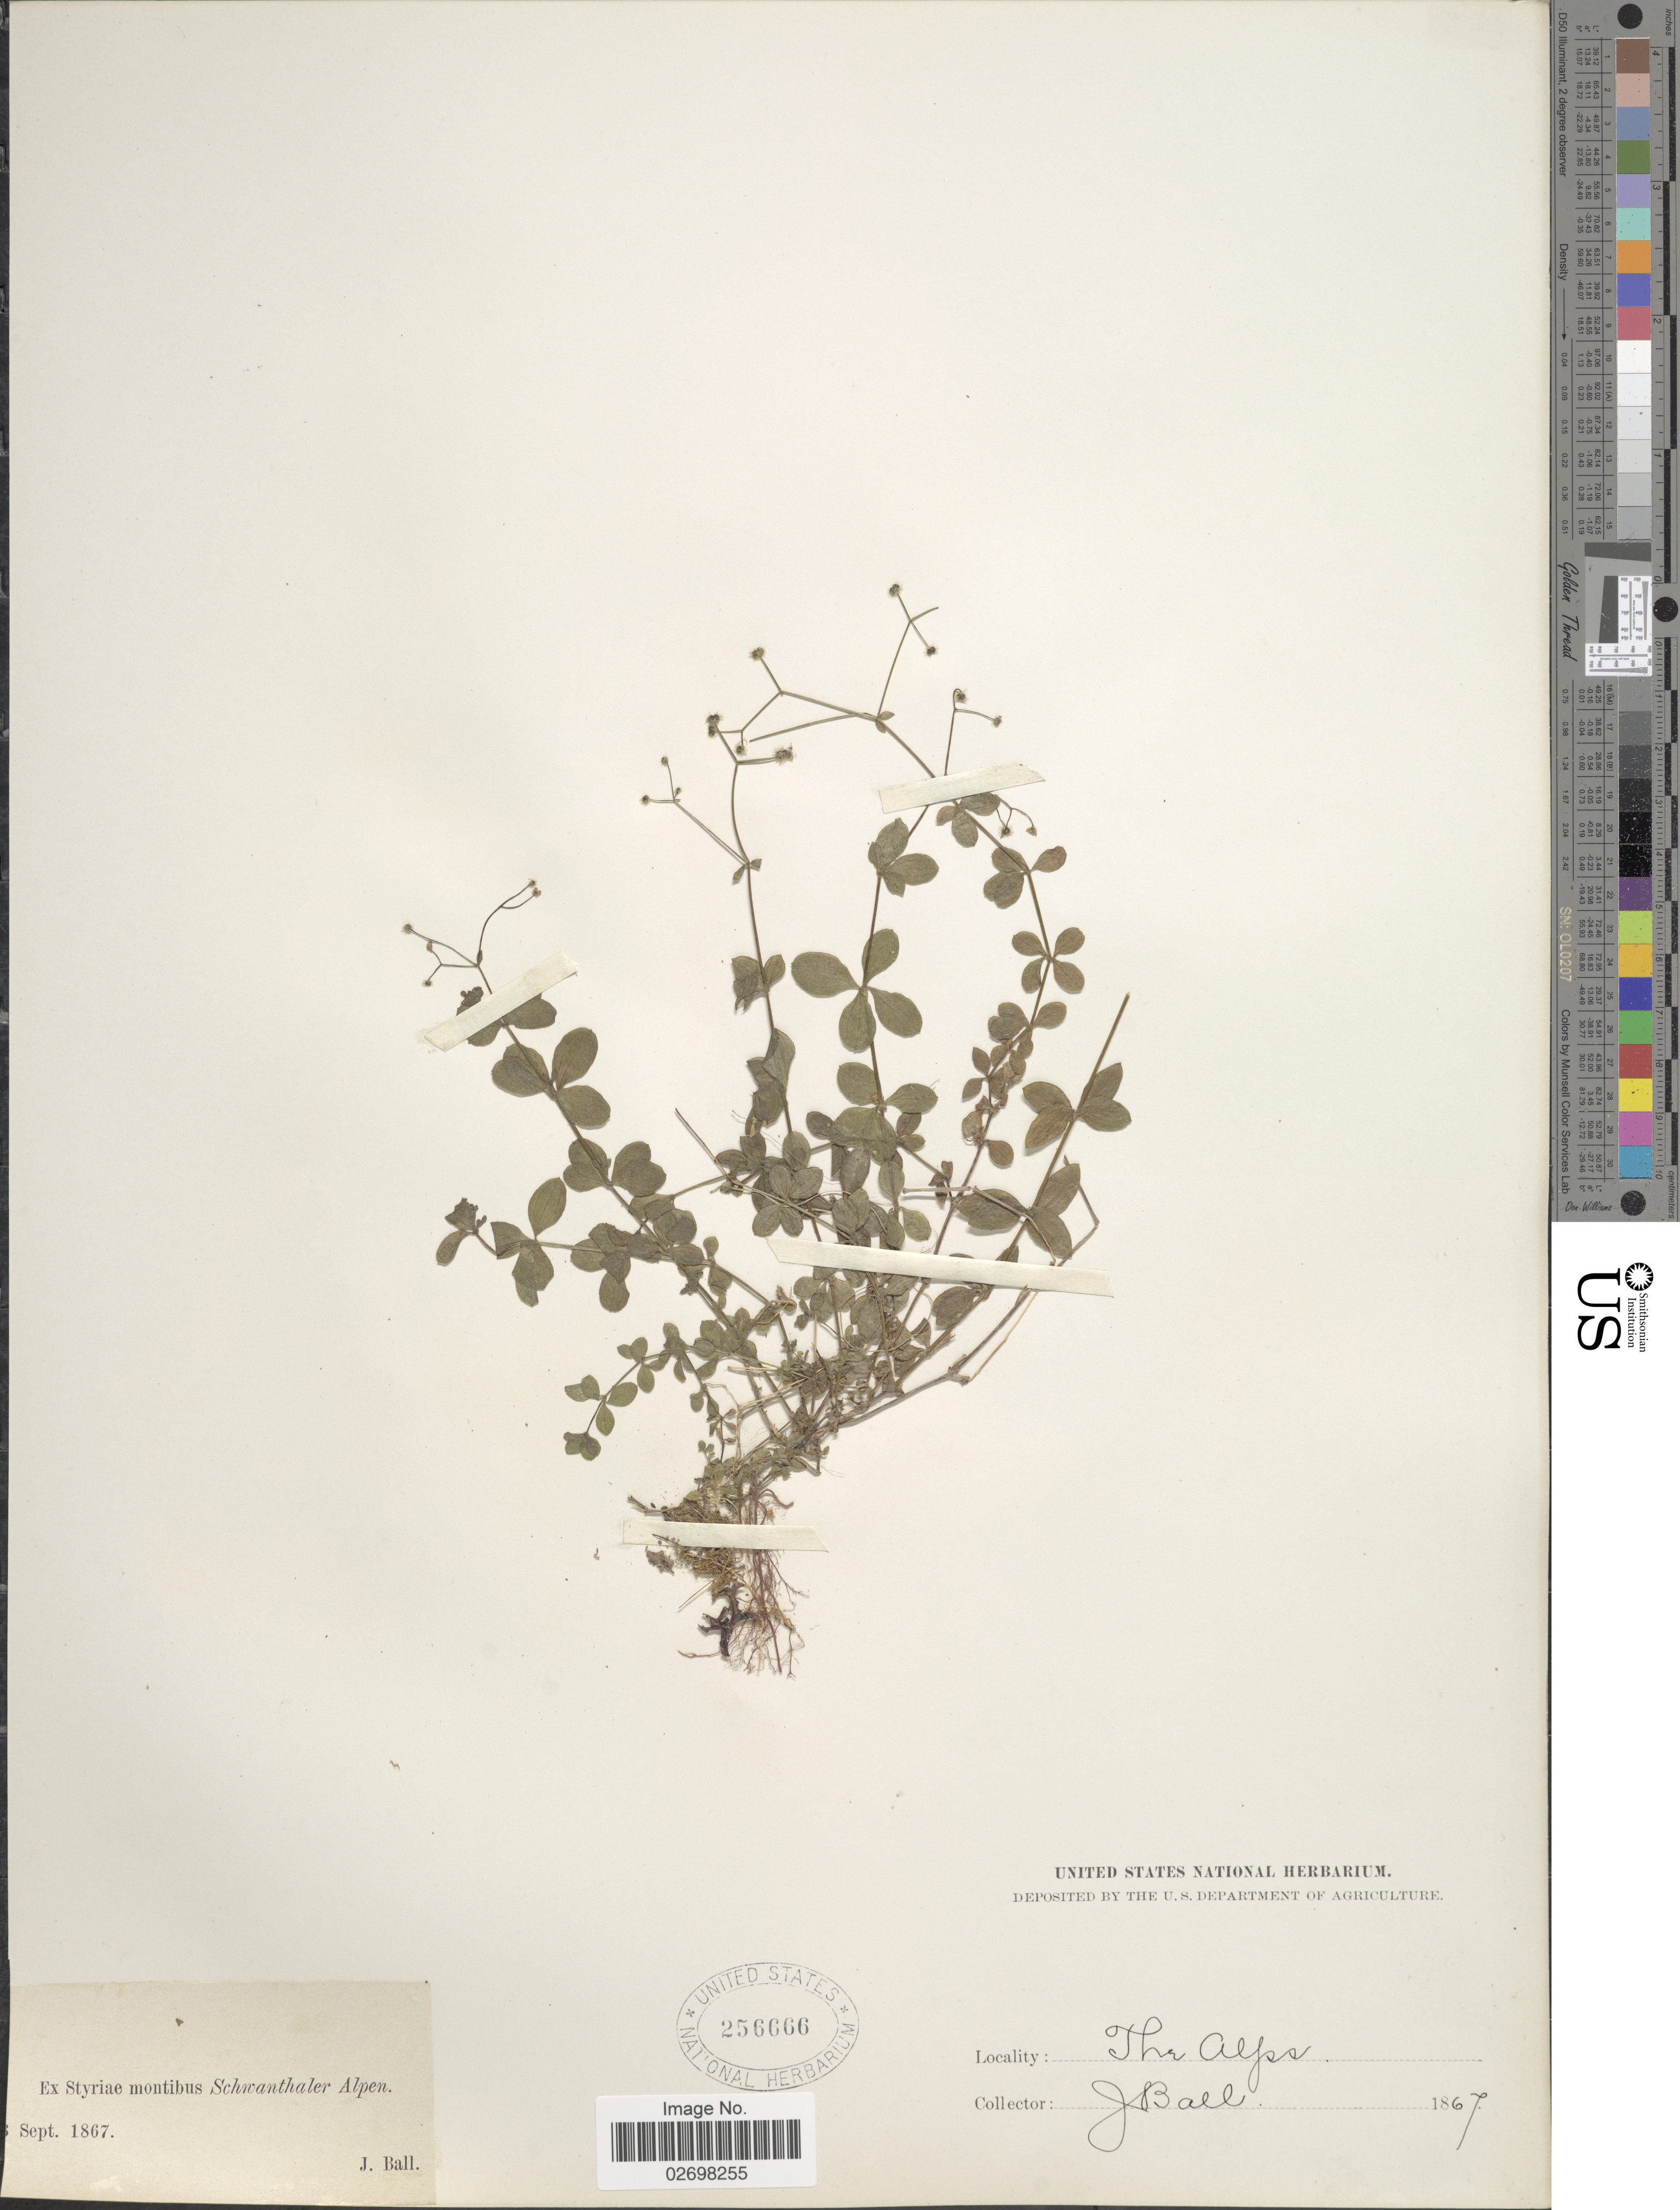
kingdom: Plantae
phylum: Tracheophyta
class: Magnoliopsida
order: Gentianales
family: Rubiaceae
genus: Galium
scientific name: Galium sp.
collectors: J. Ball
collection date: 1867-09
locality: Styriae montibus Schwanthaler Alpen, The Alps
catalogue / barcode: US 256666